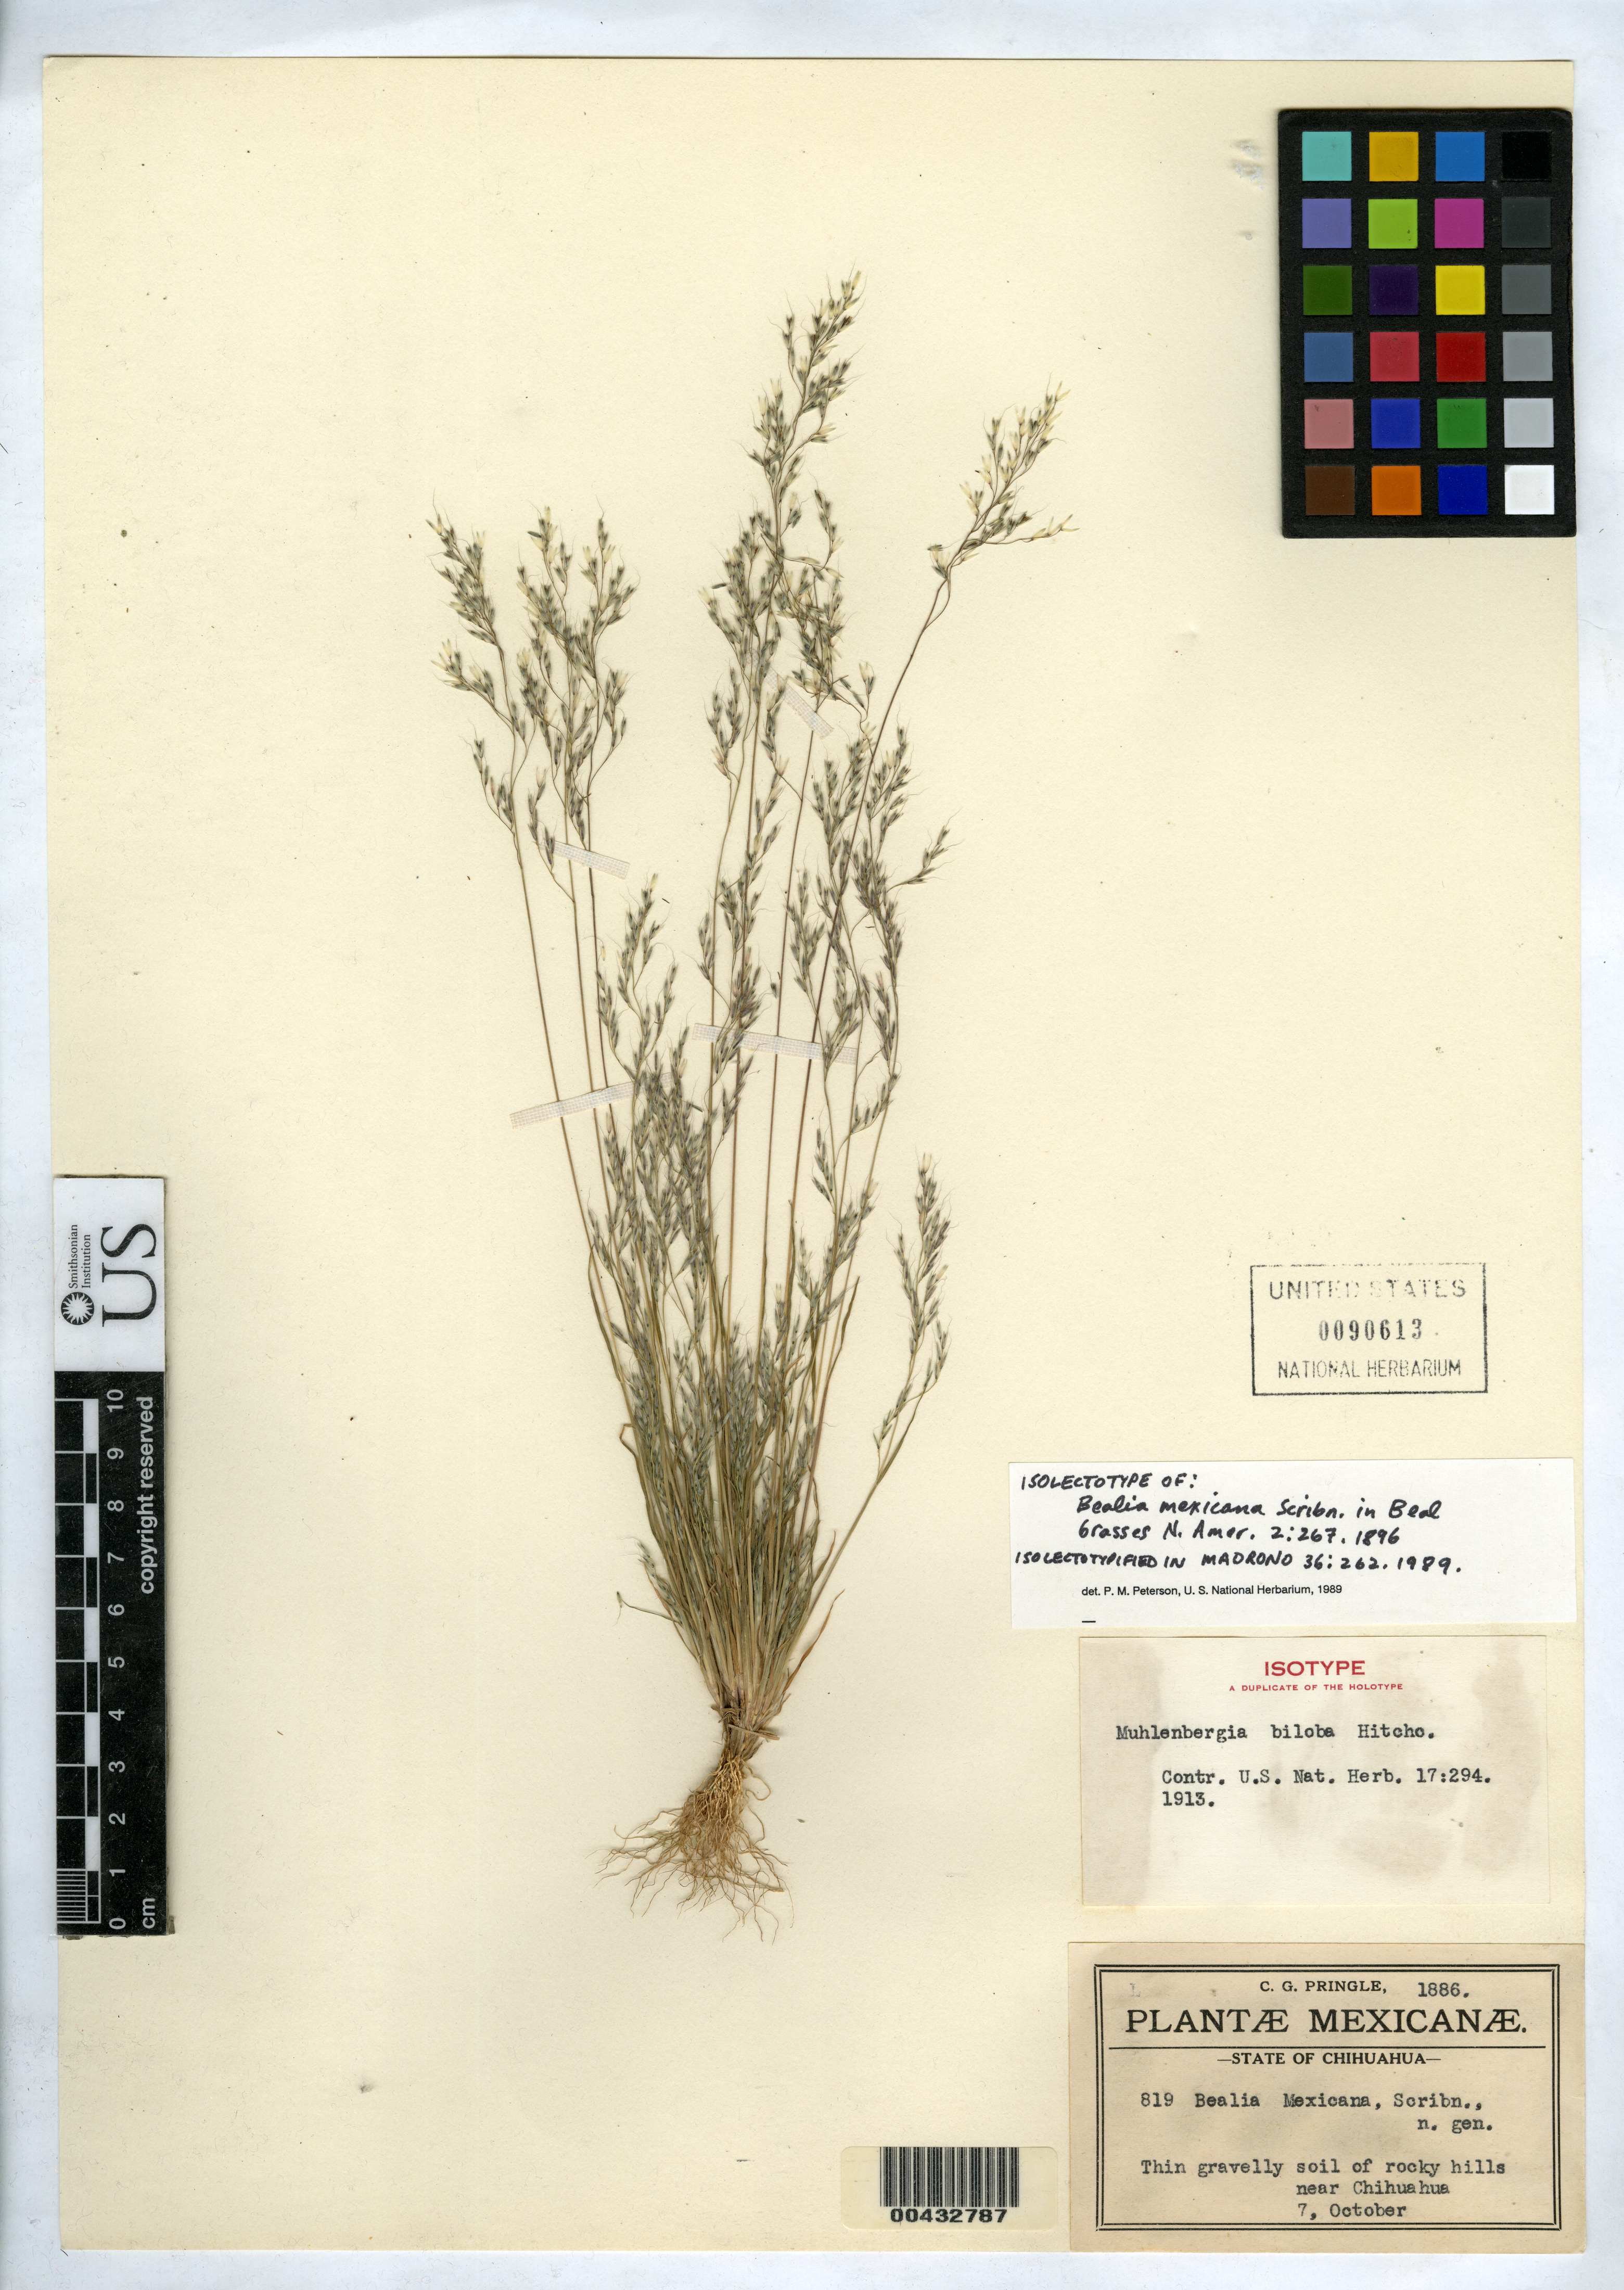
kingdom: Plantae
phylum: Tracheophyta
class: Liliopsida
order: Poales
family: Poaceae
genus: Bealia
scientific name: Bealia mexicana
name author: Scribn. in Hack.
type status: Isolectotype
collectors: C. G. Pringle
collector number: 819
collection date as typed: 07 Oct 1886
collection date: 1886-10-07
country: Mexico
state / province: Chihuahua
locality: Rocky hills near Chihuahua.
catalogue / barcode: US 90613